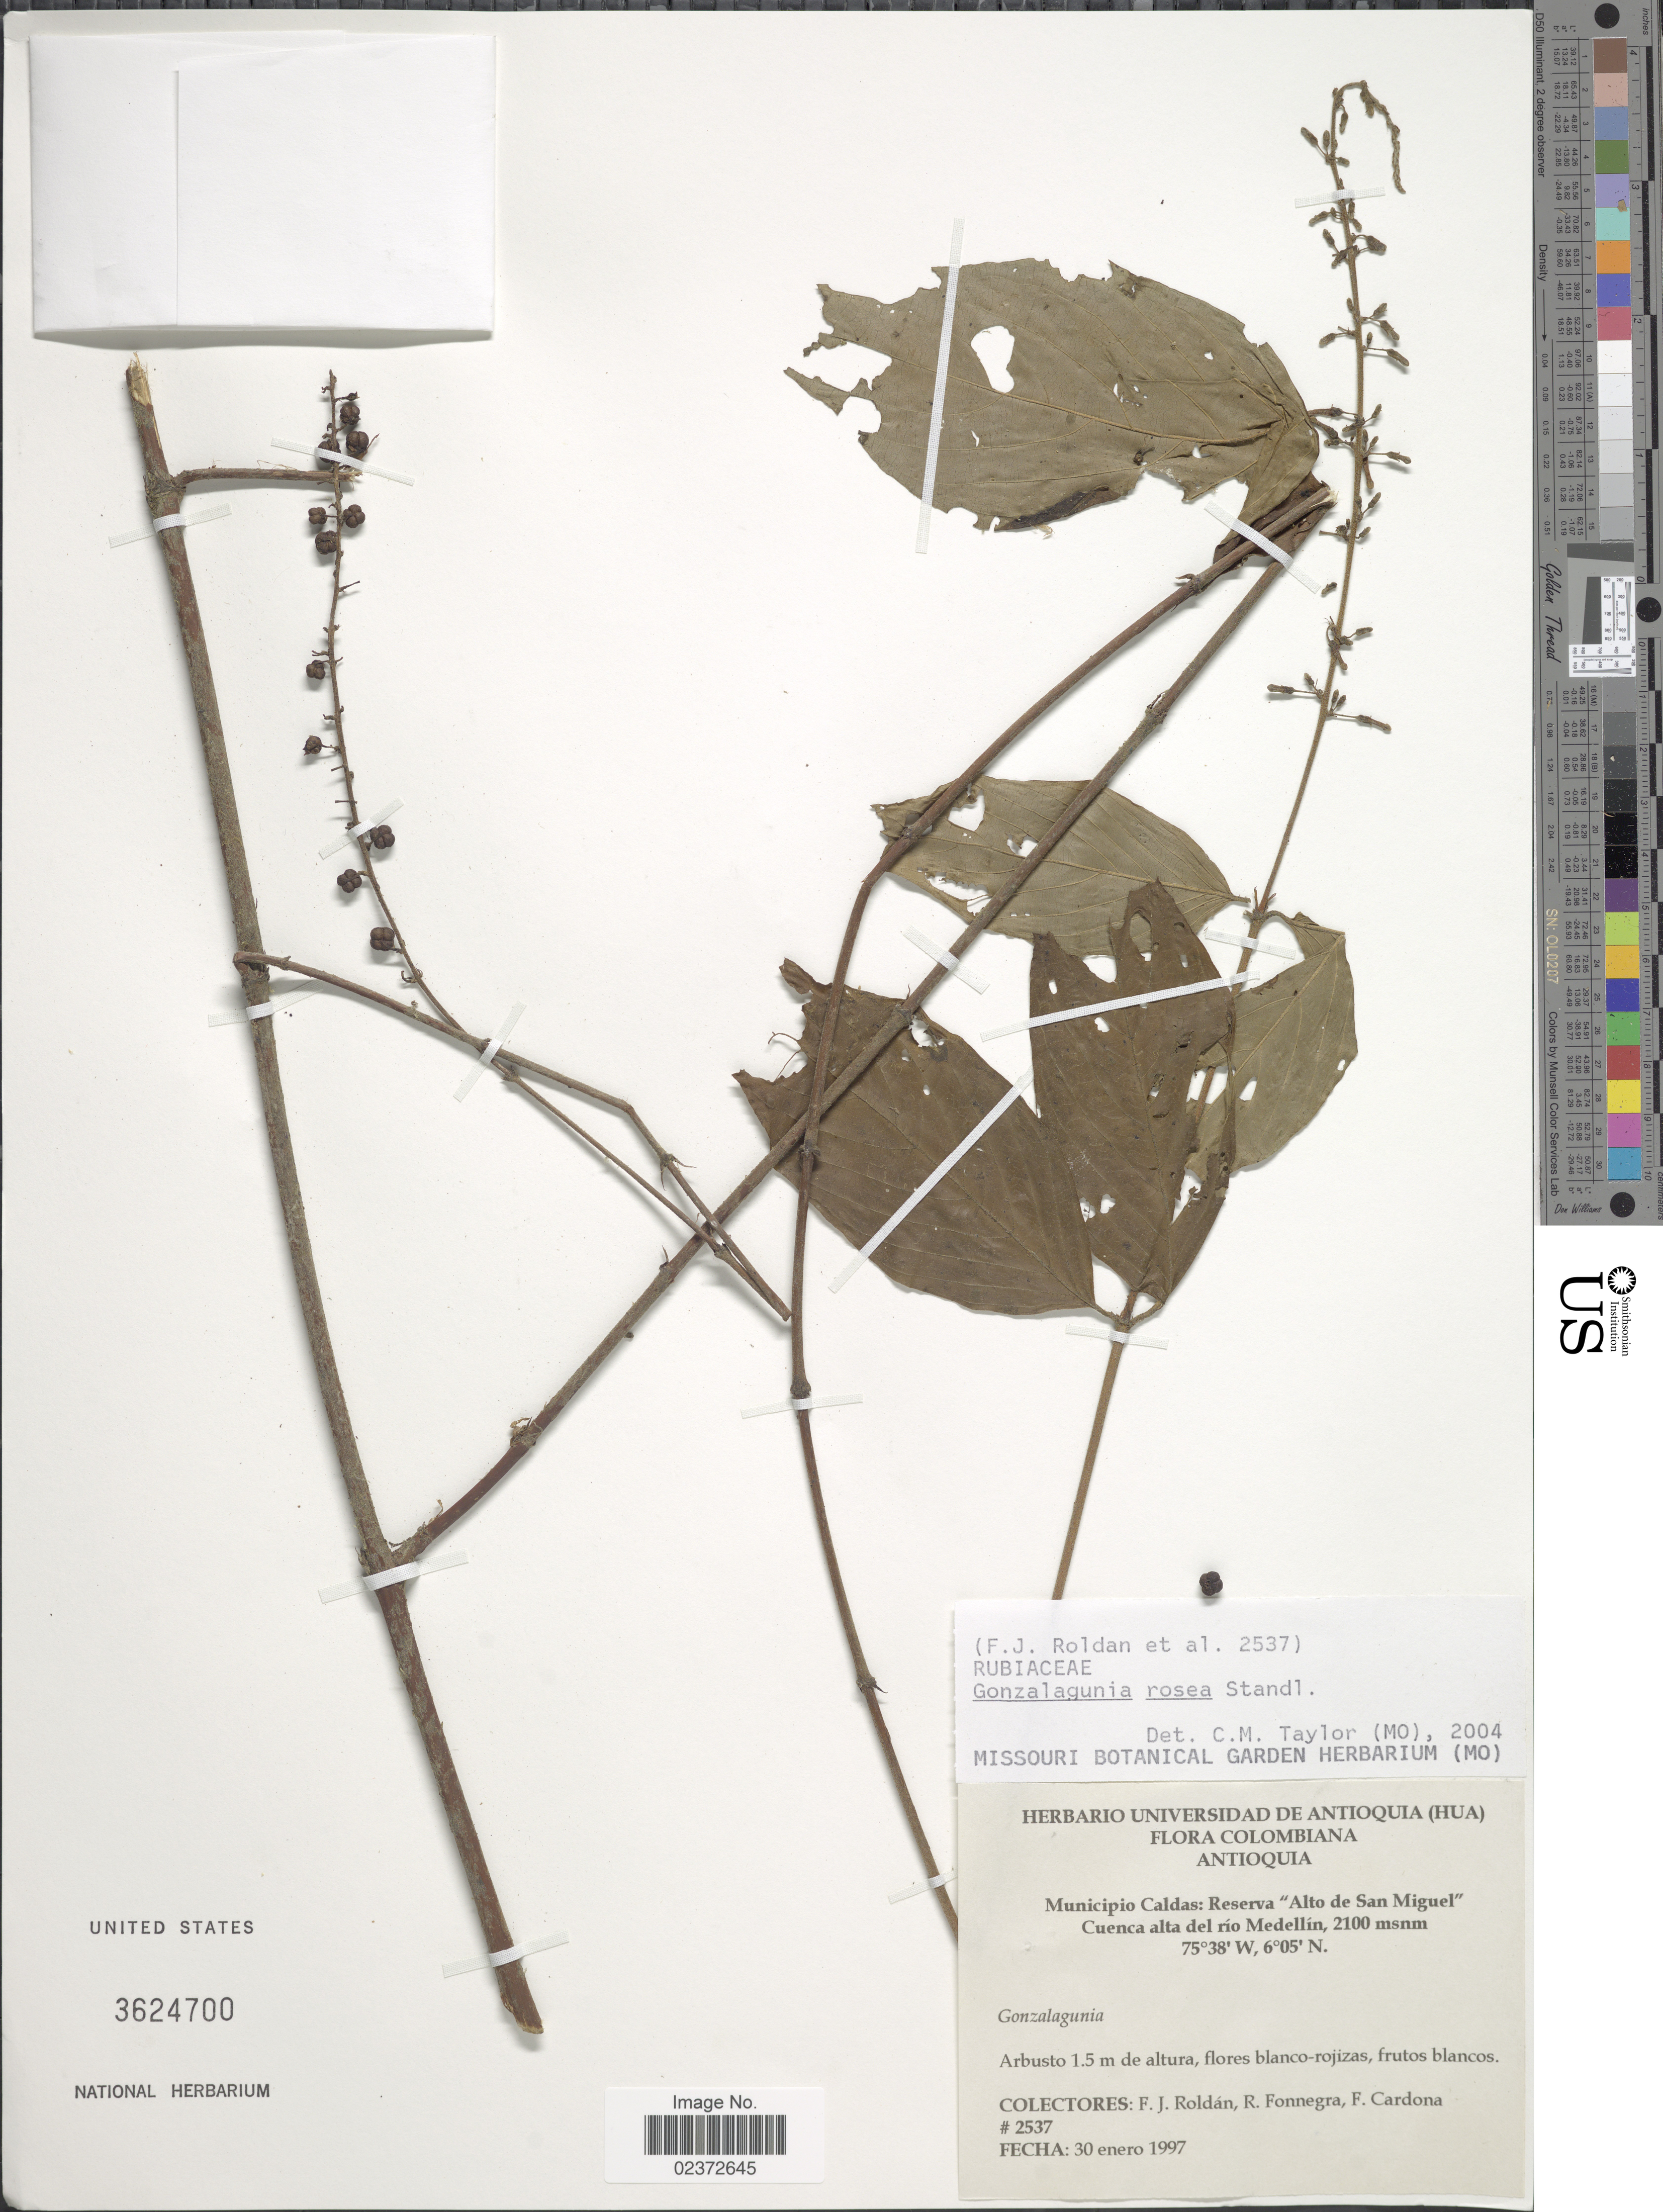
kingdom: Plantae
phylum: Tracheophyta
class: Magnoliopsida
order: Gentianales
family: Rubiaceae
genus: Gonzalagunia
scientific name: Gonzalagunia rosea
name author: Standl.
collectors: F. J. Roldán, R. Fonnegra & F. Cardona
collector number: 2537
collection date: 1997-01-30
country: Colombia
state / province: Antioquia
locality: Municipio Caldas: Reserva "Alto de San Miguel"Cuenca alta del rio Medellin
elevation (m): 2100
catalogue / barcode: US 3624700